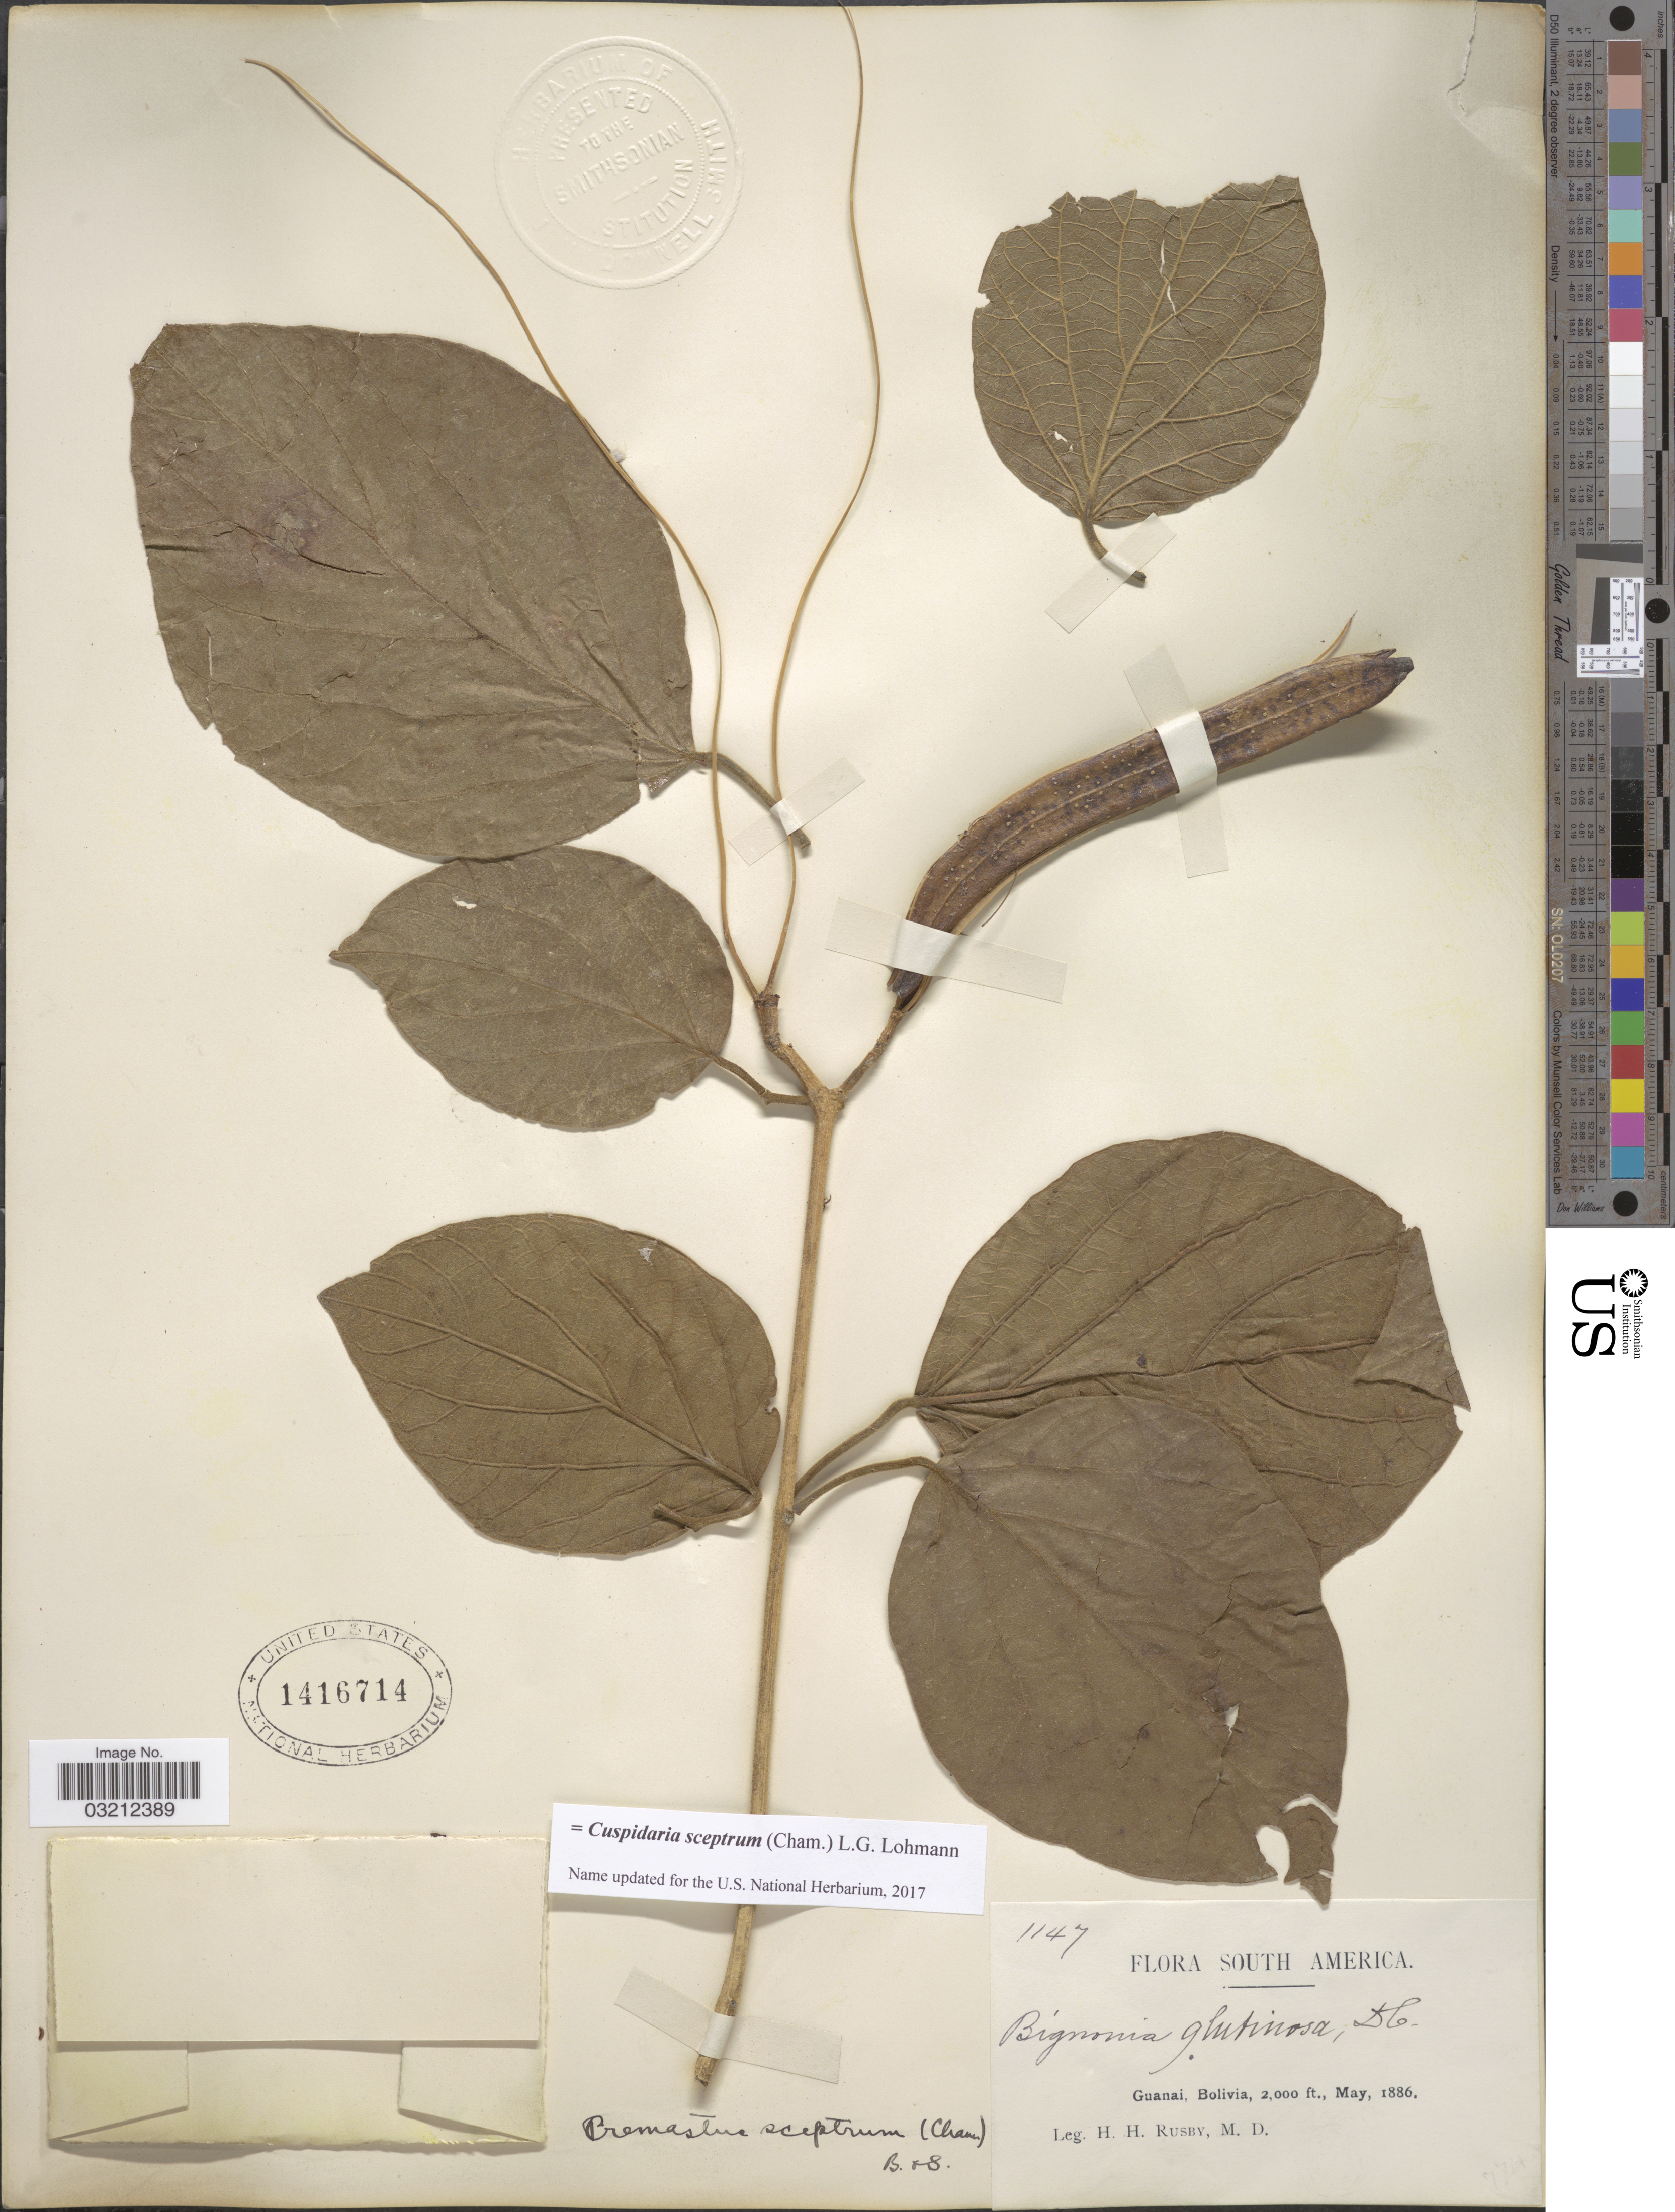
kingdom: Plantae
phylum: Tracheophyta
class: Magnoliopsida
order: Lamiales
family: Bignoniaceae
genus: Cuspidaria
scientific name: Cuspidaria sceptrum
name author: (Cham.) L.G. Lohmann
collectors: H. H. Rusby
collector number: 1147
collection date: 1886-05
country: Bolivia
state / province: La Páz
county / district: Larecaja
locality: Guanay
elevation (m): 610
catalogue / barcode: US 1416714